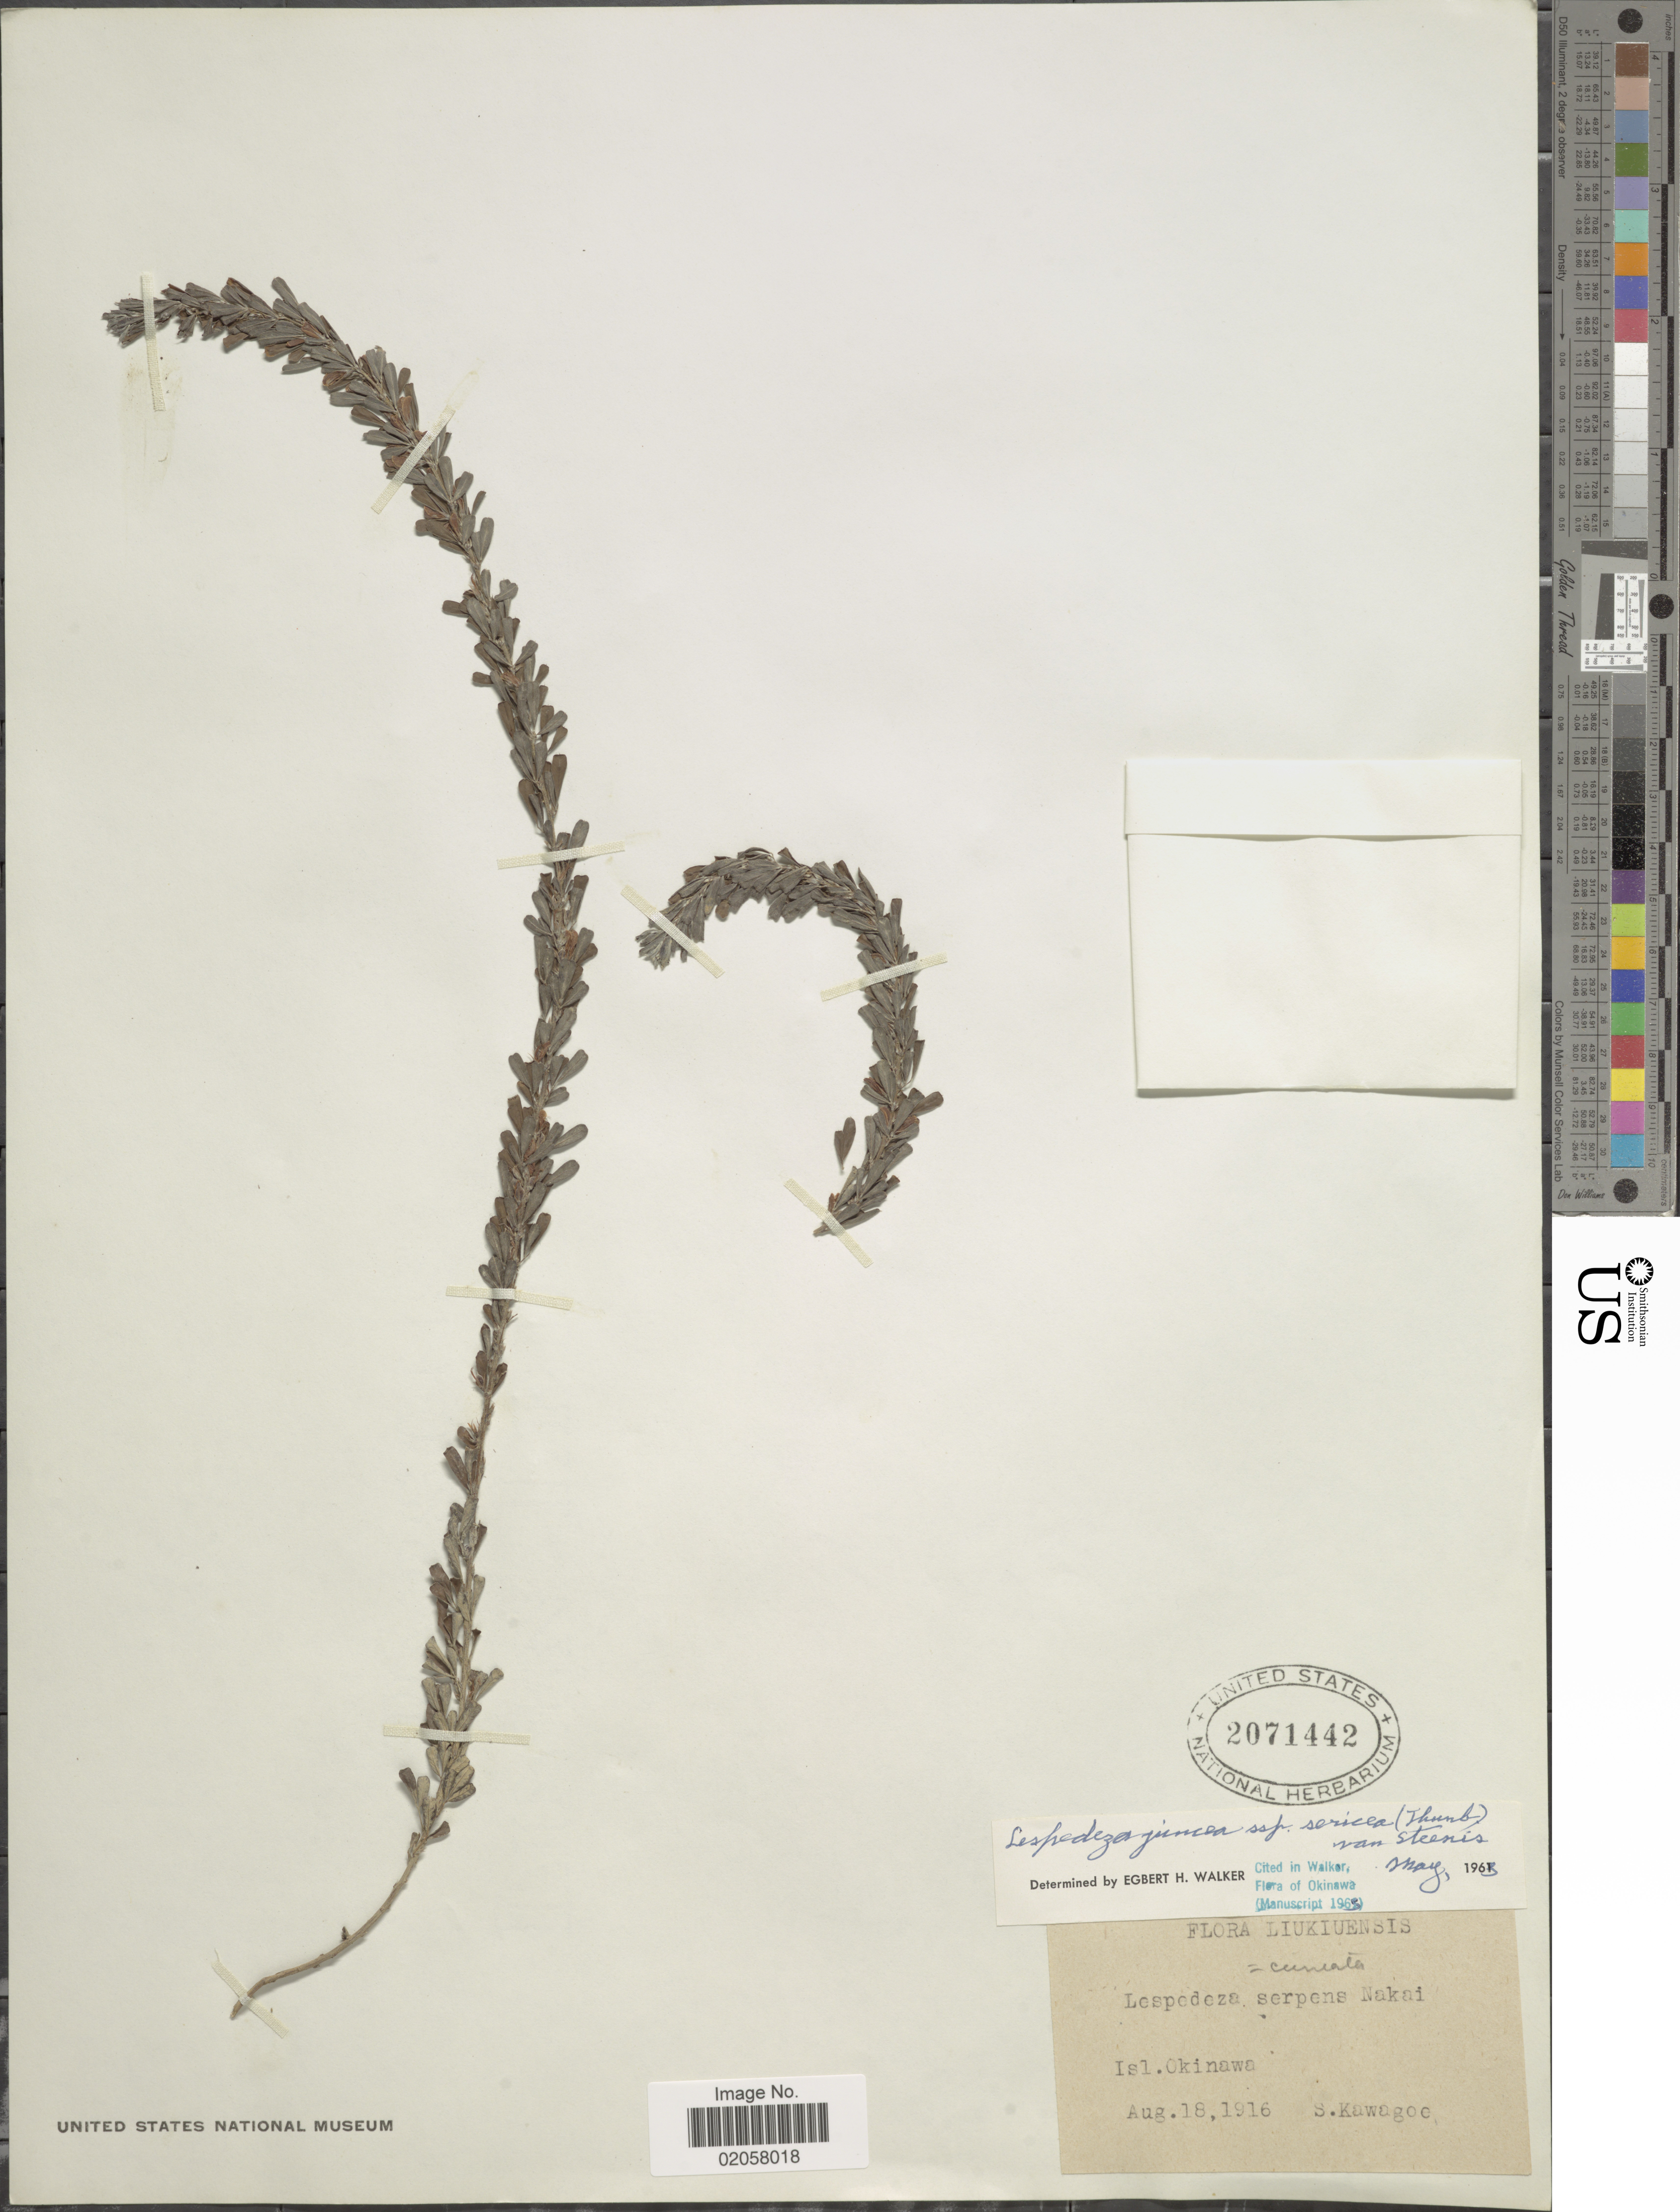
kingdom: Plantae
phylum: Tracheophyta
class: Magnoliopsida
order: Fabales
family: Fabaceae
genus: Lespedeza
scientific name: Lespedeza cuneata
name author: (Dum. Cours.) G. Don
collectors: S. Kawagoe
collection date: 1916-08-18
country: Japan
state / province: Okinawa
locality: Isl. Okinawa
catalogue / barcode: US 2071442